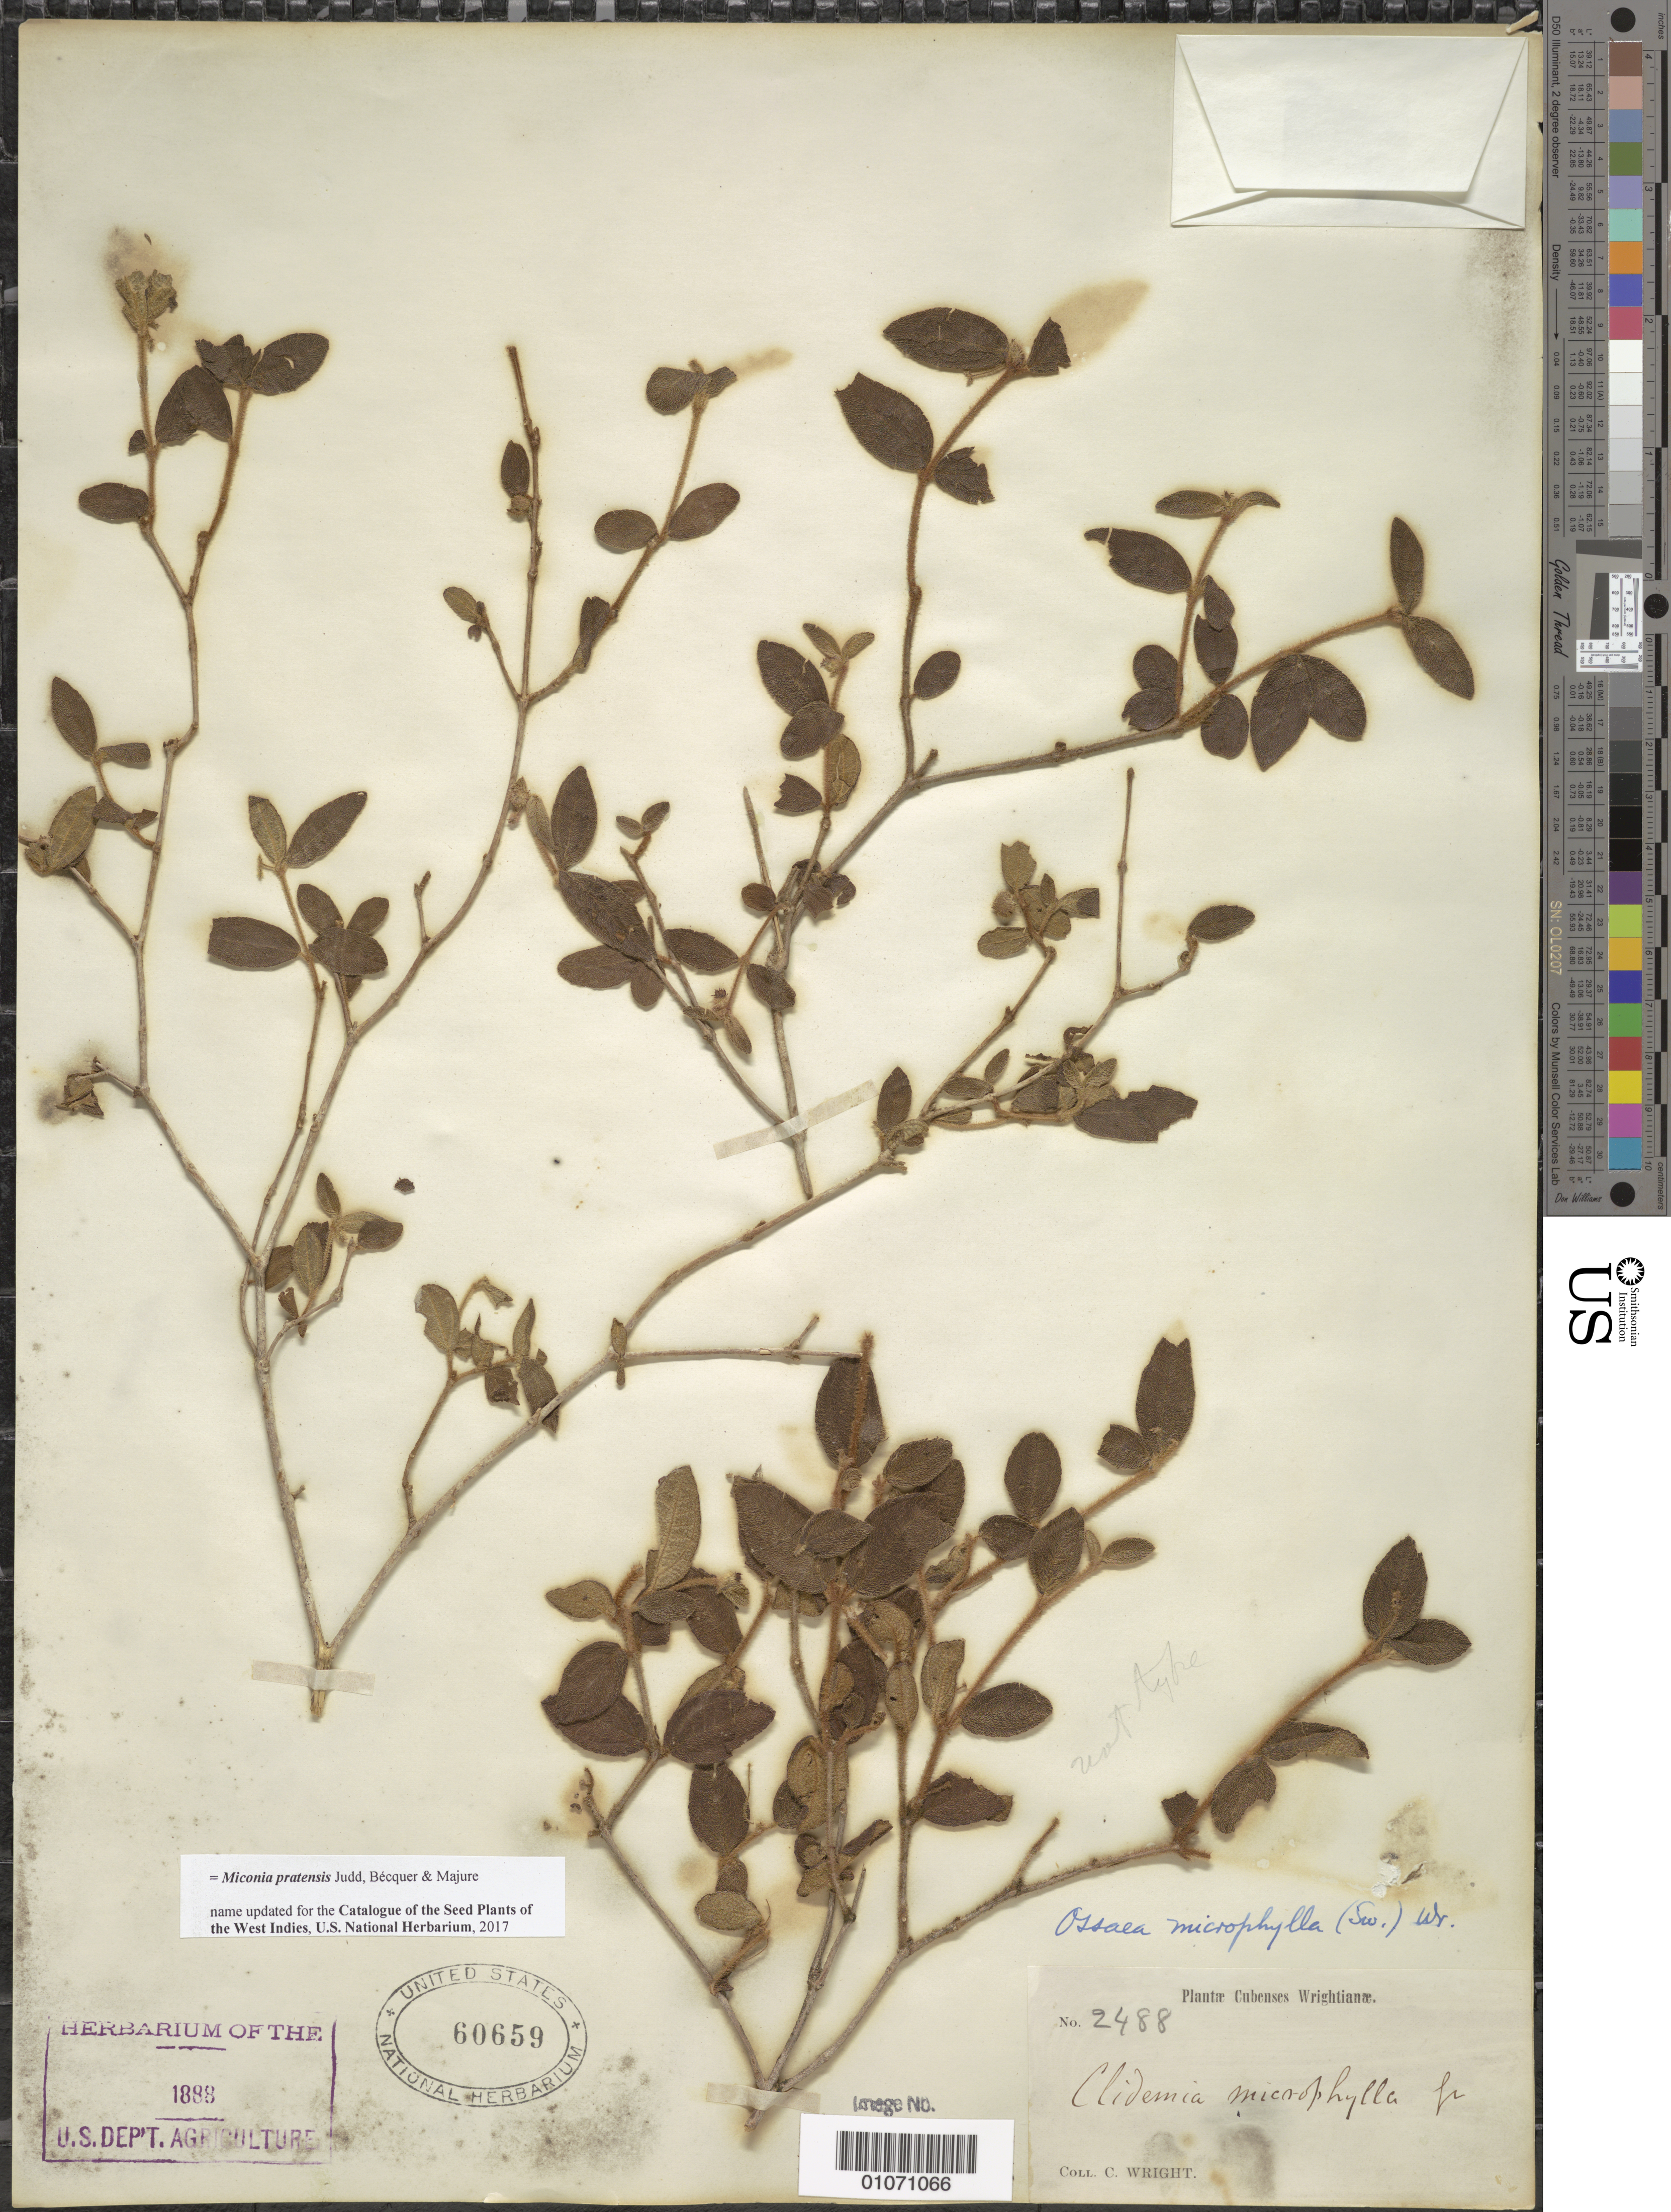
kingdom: Plantae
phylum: Tracheophyta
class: Magnoliopsida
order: Myrtales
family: Melastomataceae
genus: Miconia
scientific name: Miconia pratensis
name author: Judd et al.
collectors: C. Wright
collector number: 2488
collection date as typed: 1800 to 1899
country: Cuba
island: Cuba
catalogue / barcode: US 60659